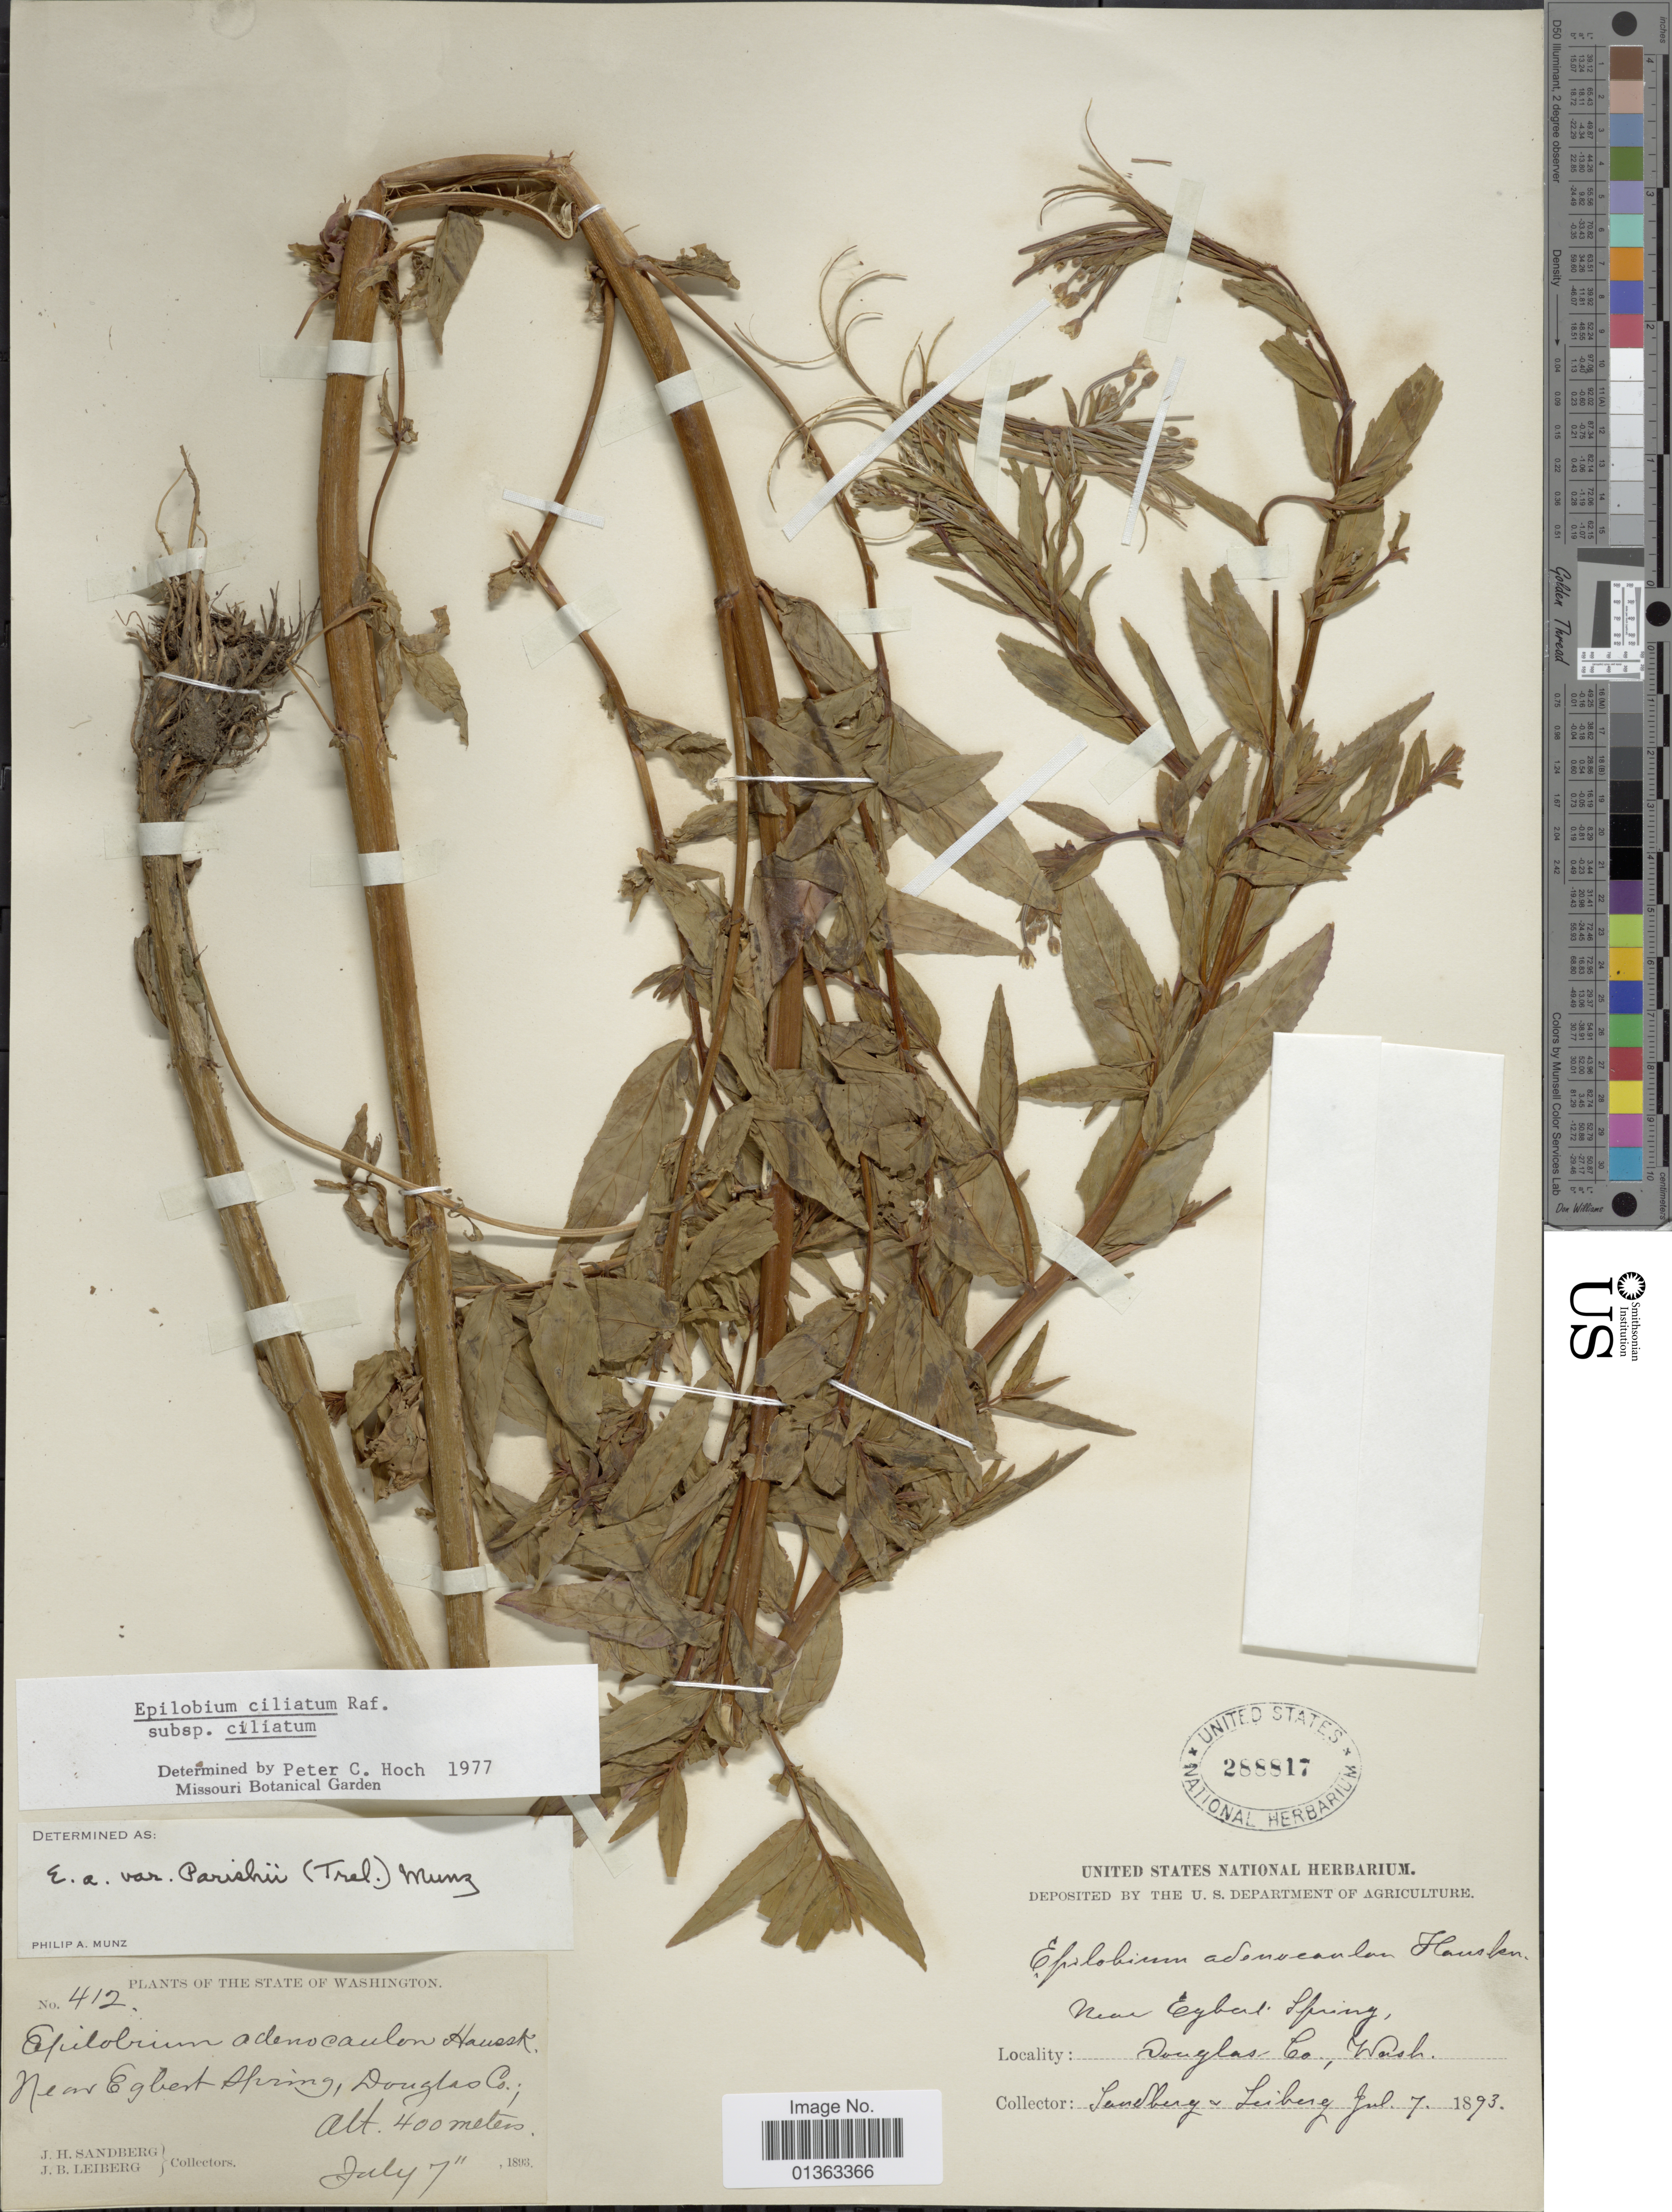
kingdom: Plantae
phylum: Tracheophyta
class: Magnoliopsida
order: Myrtales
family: Onagraceae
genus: Epilobium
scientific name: Epilobium ciliatum subsp. ciliatum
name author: Raf.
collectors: J. H. Sandberg & J. B. Leiberg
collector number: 412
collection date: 1893-07-07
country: United States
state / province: Washington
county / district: Douglas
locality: Near Egbert Spring, Douglas Co.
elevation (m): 400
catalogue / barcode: US 288817